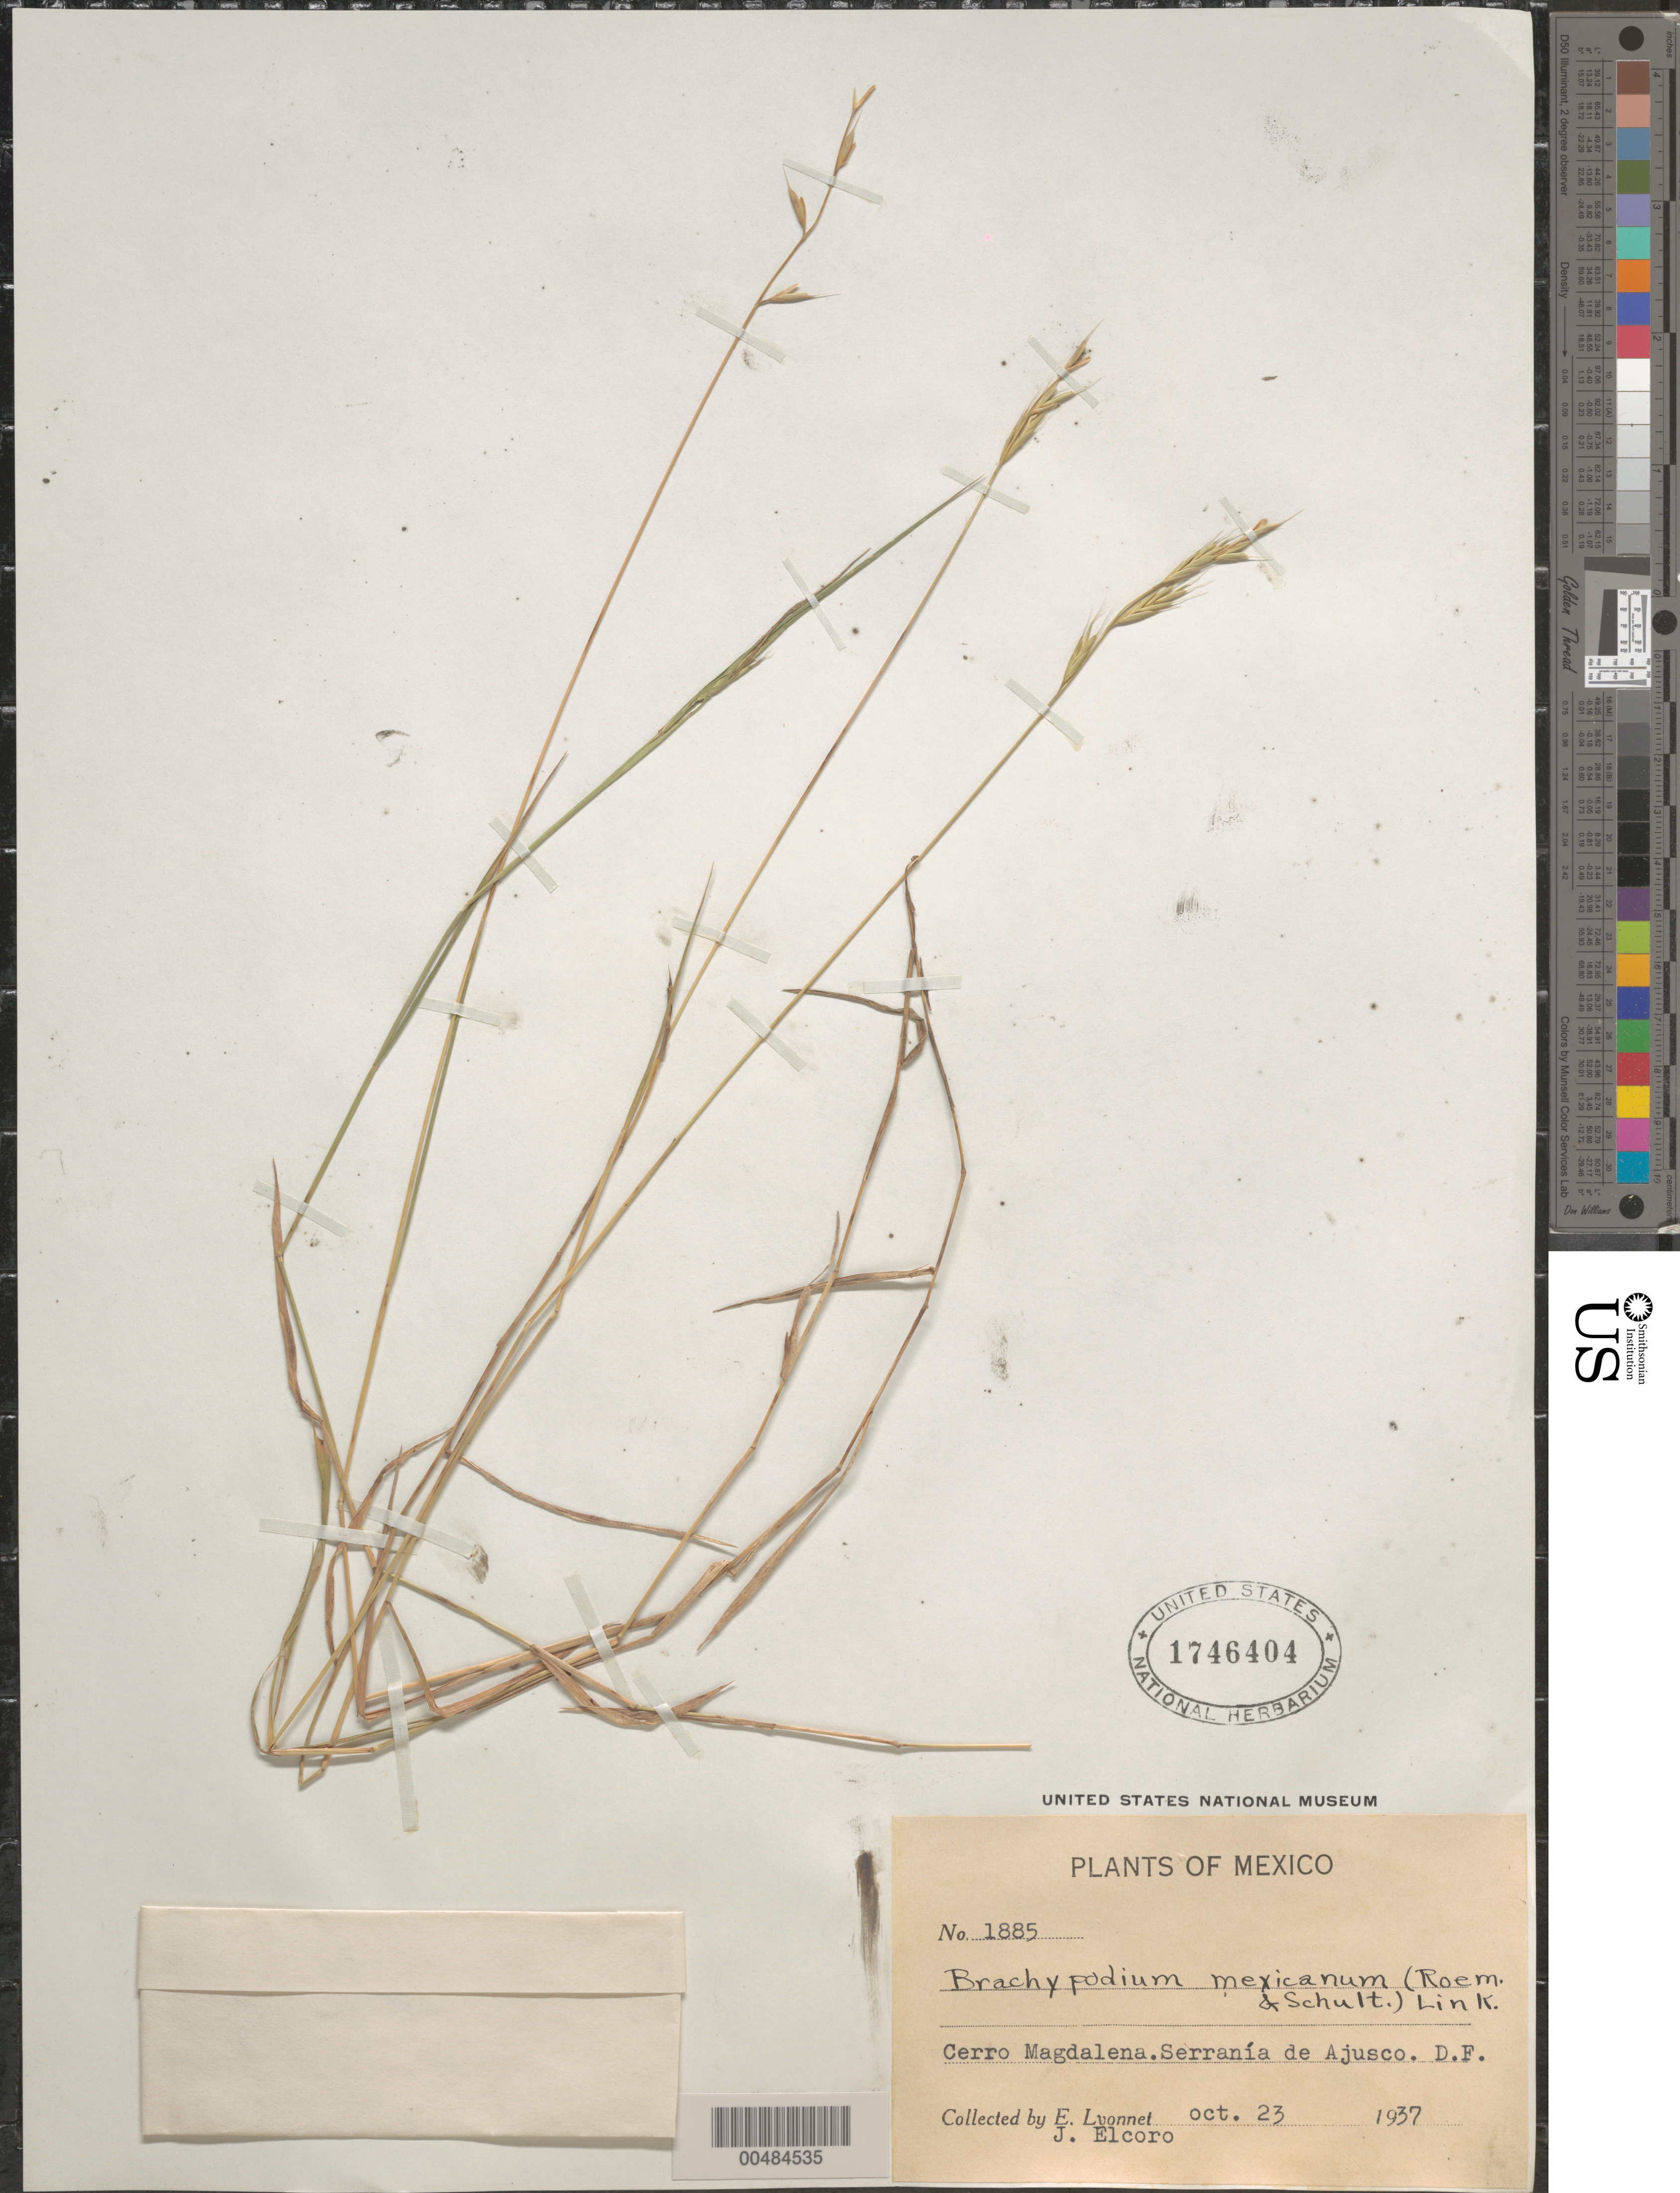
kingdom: Plantae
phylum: Tracheophyta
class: Liliopsida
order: Poales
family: Poaceae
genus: Brachypodium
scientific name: Brachypodium mexicanum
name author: (Roem. & Schult.) Link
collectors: Bro. E. Lyonnet & J. Elcoro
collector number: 1885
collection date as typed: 23 Oct 1937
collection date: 1937-10-23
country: Mexico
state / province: Distrito Federal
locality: Cerro Magdalena, Serran¡a de Ajusco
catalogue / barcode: US 1746404